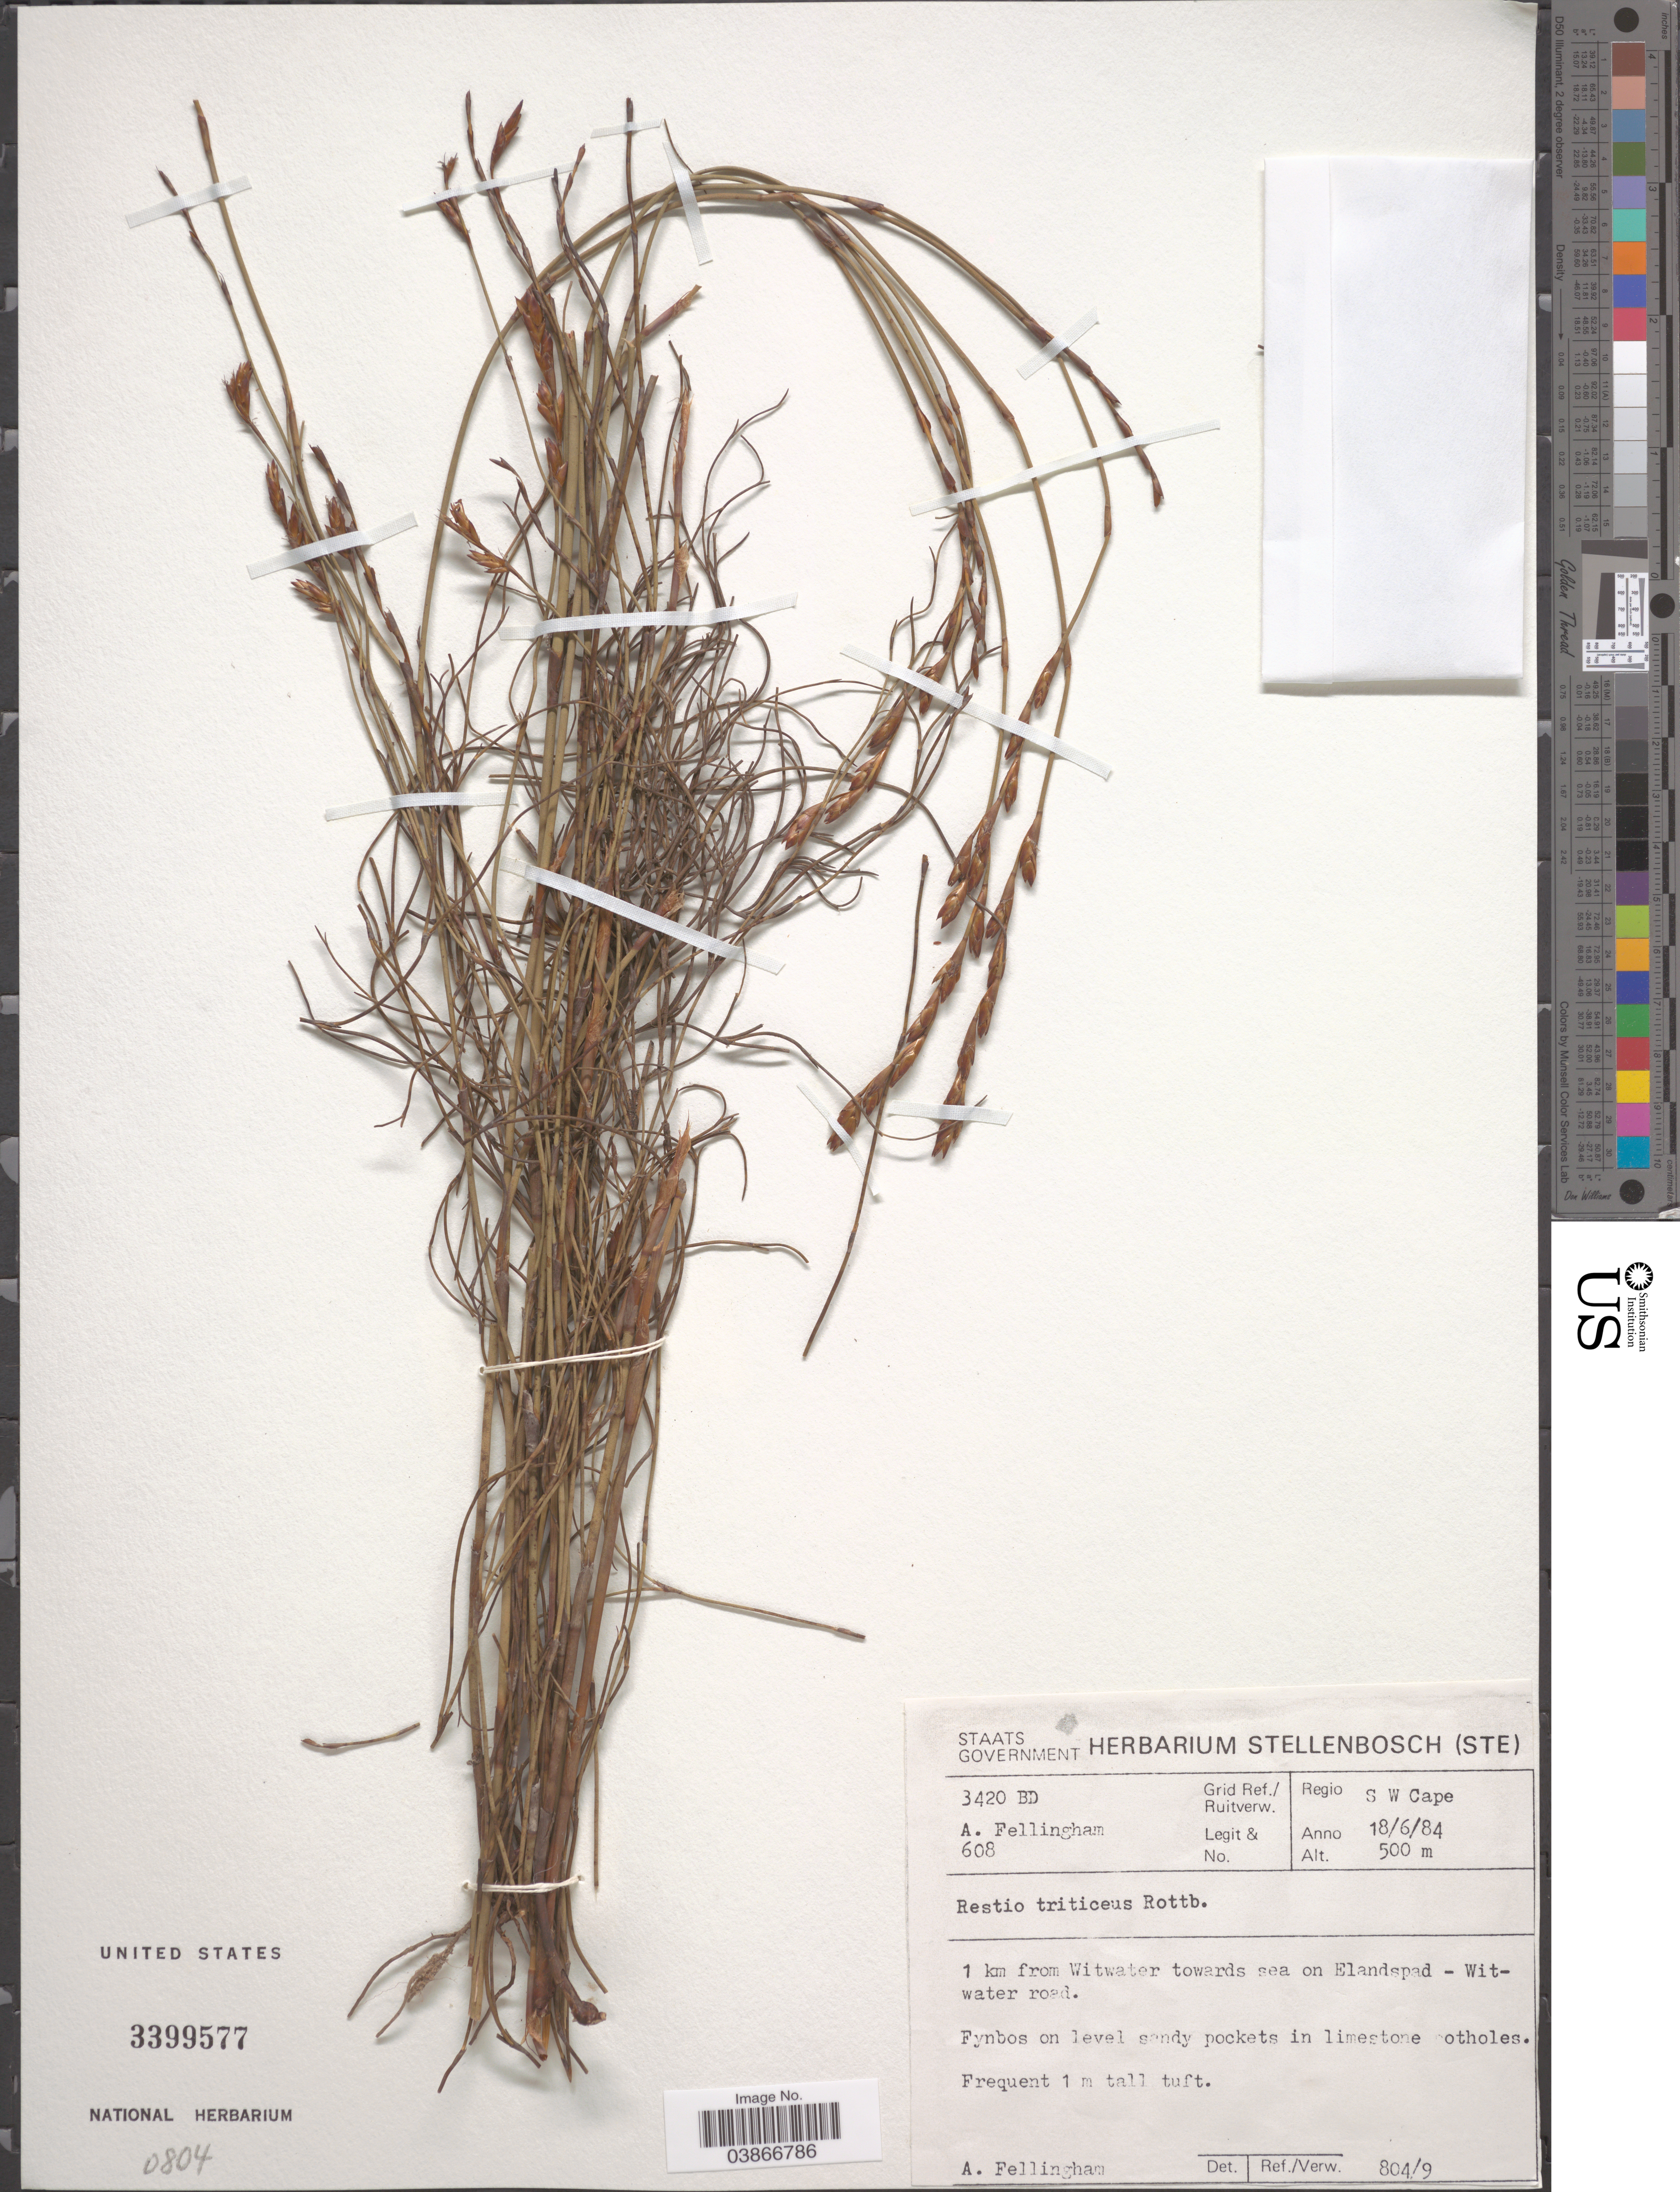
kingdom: Plantae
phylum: Tracheophyta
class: Liliopsida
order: Poales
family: Restionaceae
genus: Restio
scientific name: Restio triticeus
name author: Rottb.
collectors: A. Fellingham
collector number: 608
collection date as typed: Transcribed d/m/y: 18/6/84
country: South Africa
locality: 3420 BD Grid Ref./Ruitverw. Regio S W Cape. 1 km from Witwater towards sea on Elandspad - Wit - water road.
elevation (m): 500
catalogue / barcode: US 3399577